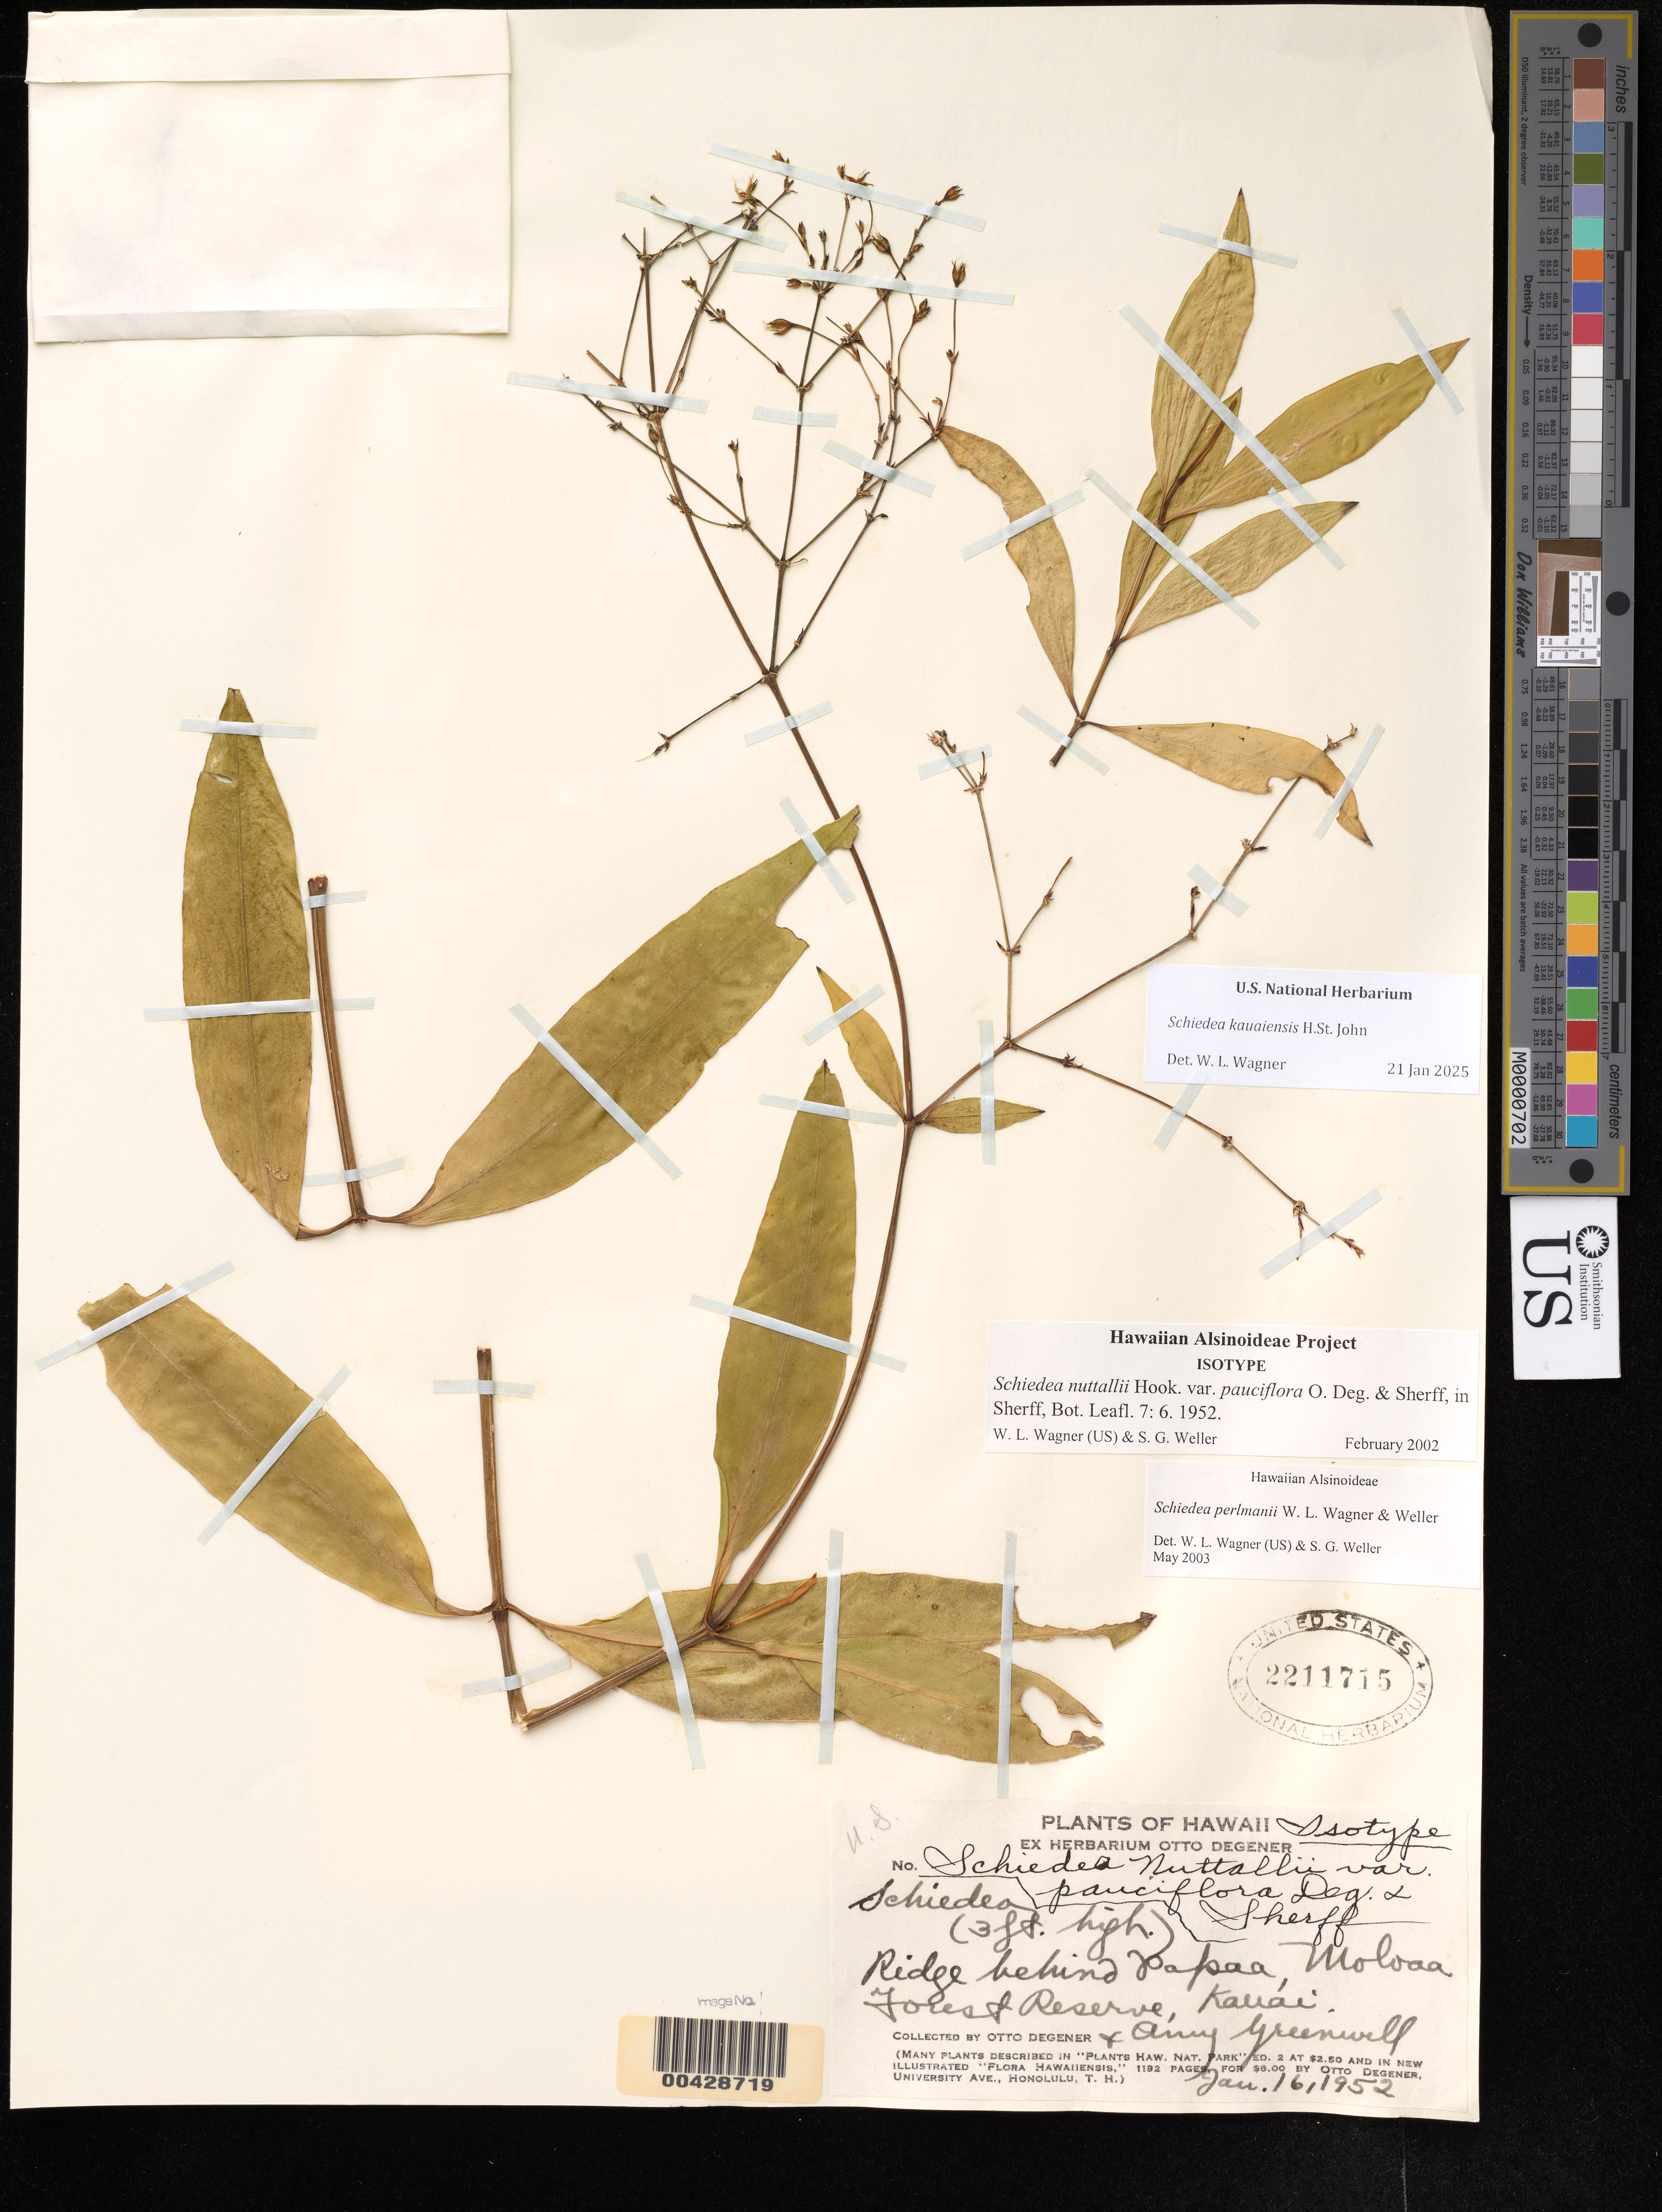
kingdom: Plantae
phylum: Tracheophyta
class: Magnoliopsida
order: Caryophyllales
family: Caryophyllaceae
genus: Schiedea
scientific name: Schiedea nuttallii var. pauciflora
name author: O. Deg. & Sherff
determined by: Wagner, W. L.; Weller, Stephen G.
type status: Isotype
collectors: O. Degener & A. B. Greenwell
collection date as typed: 16 Jan 1952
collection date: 1952-01-16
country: United States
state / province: Hawaii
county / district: Kauai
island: Kaua'i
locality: Ridge behind Papaa, Moloaa Forest Reserve, Kauai.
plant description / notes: Cited by W.L. Wagner et al. 2005, Syst. Bot. Monogr. 72: 71.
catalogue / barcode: US 2211715